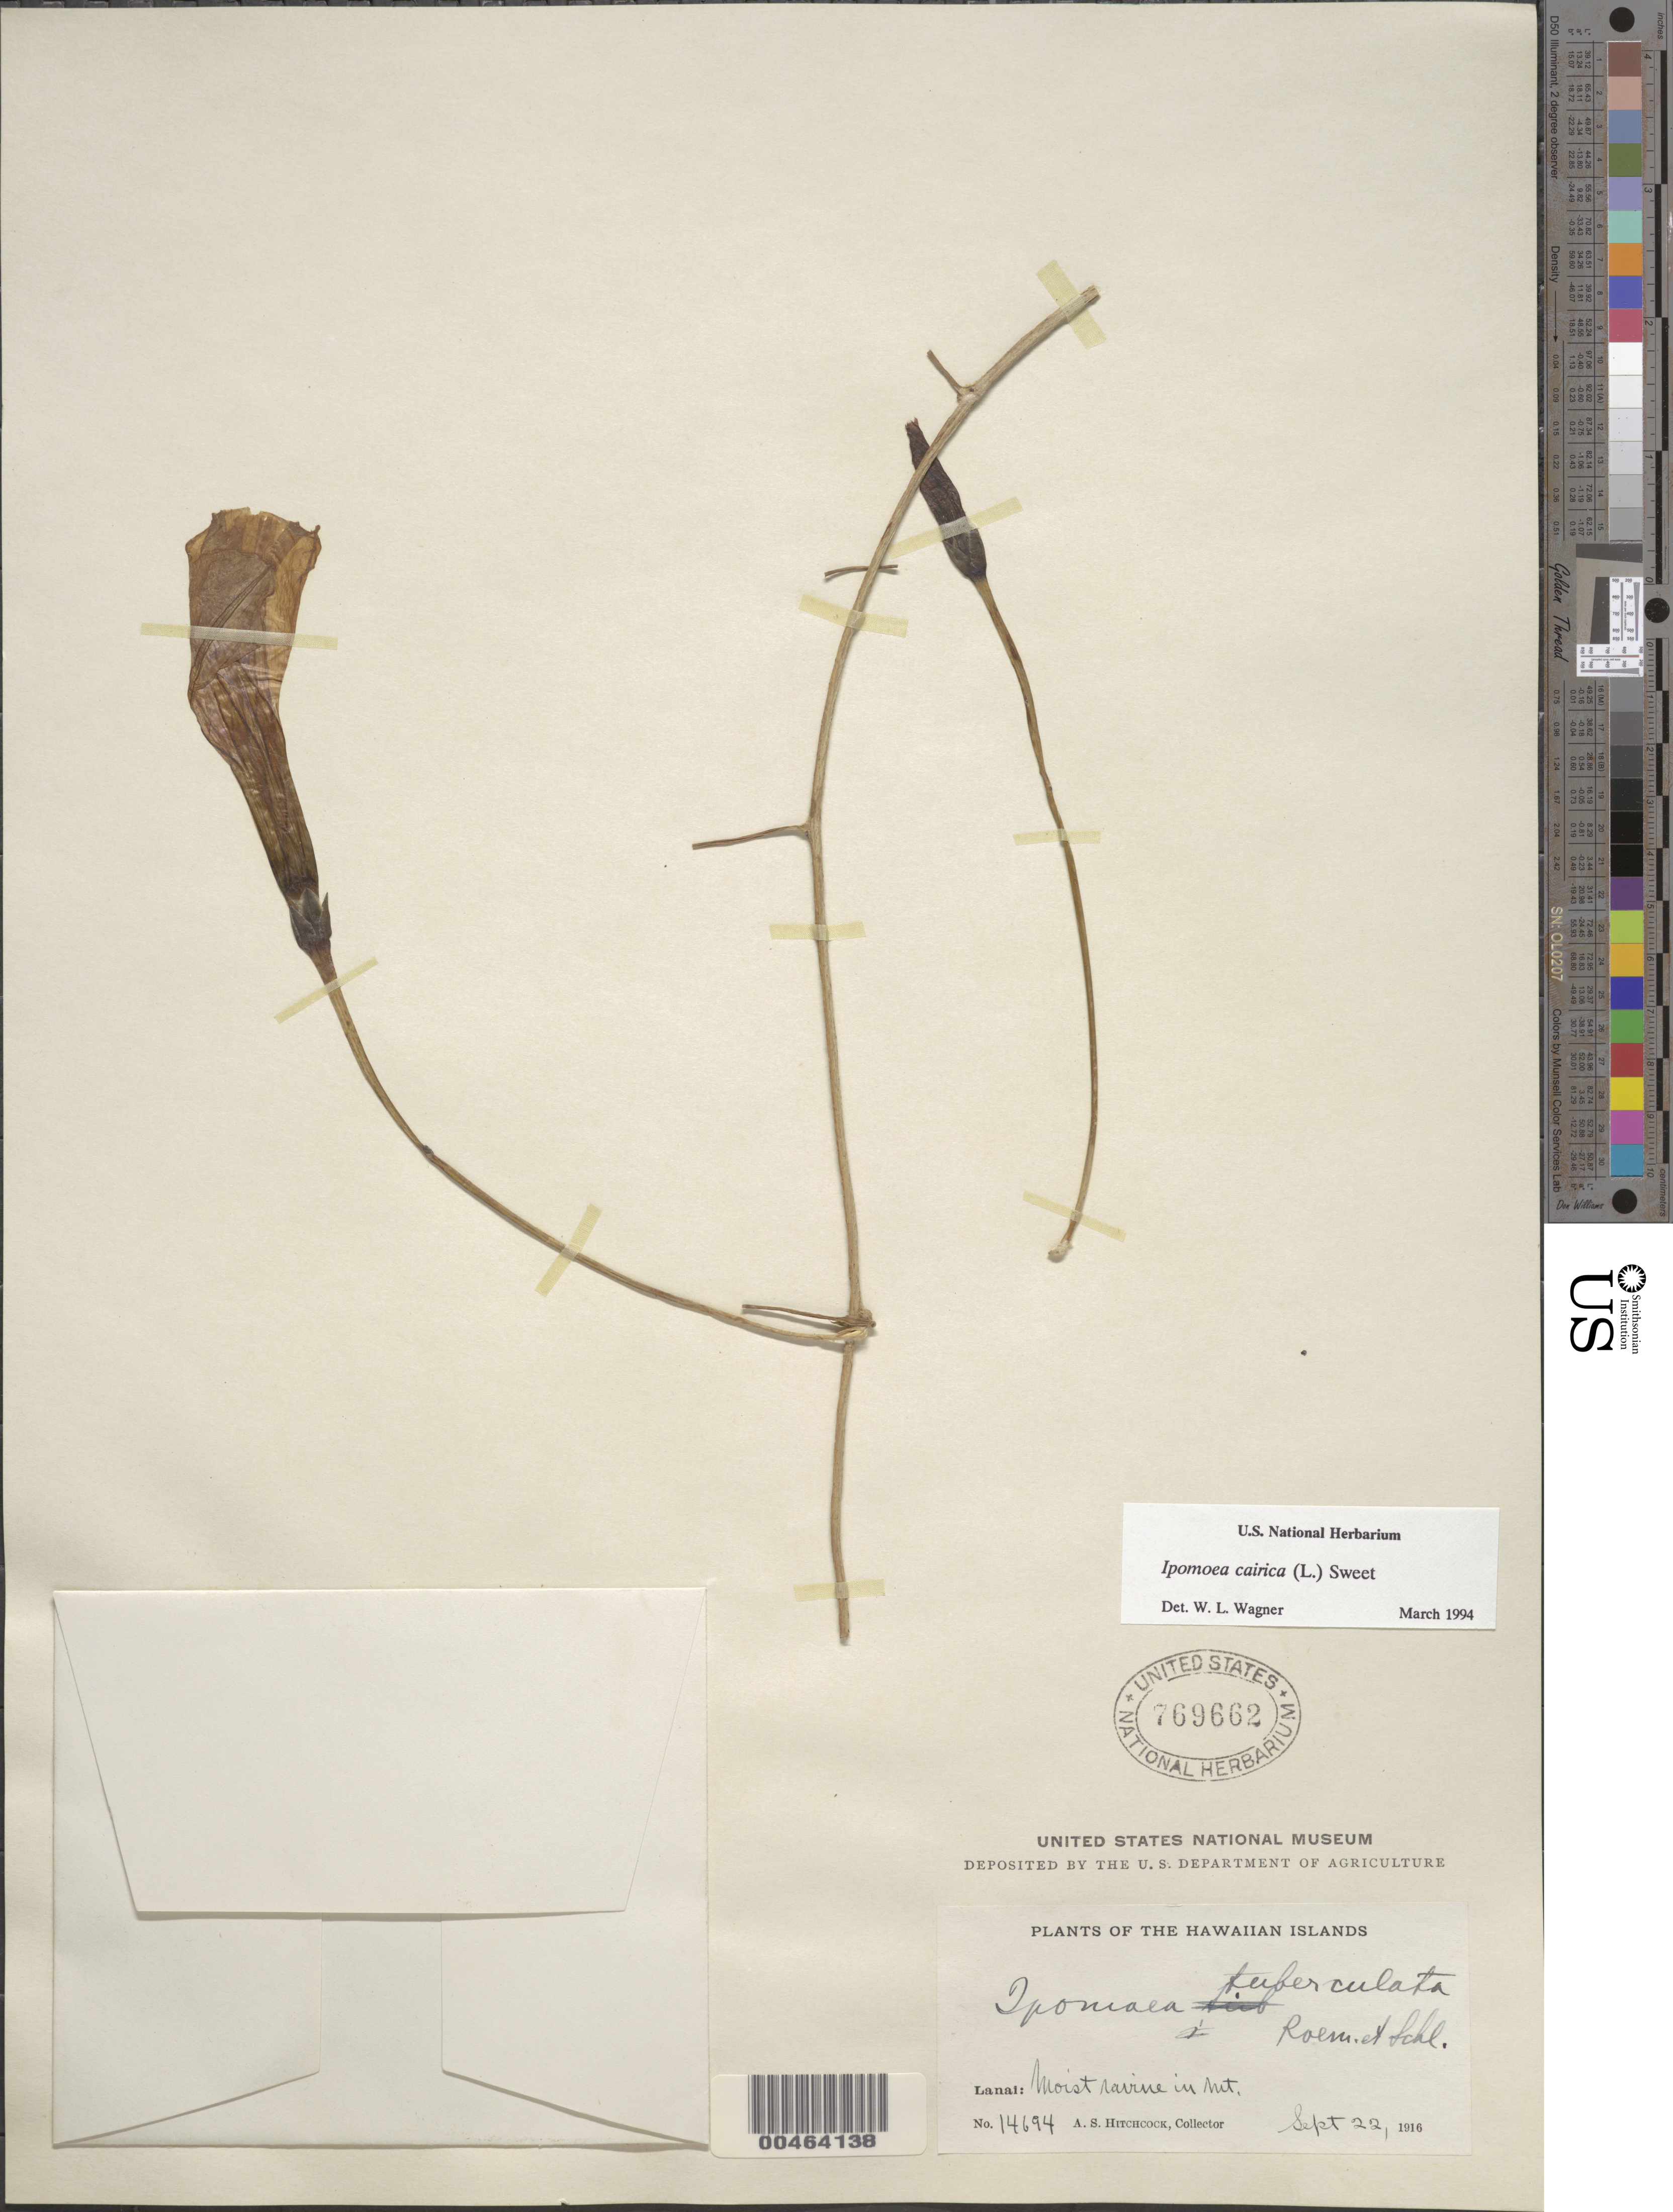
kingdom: Plantae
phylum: Tracheophyta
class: Magnoliopsida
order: Solanales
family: Convolvulaceae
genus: Ipomoea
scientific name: Ipomoea cairica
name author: (L.) Sweet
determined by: Wagner, W. L., (BOT), Smithsonian Institution - National Museum of Natural History (UNITED STATES)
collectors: A. S. Hitchcock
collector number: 14694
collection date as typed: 22 Sep 1916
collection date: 1916-09-22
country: United States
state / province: Hawaii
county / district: Maui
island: Lana'i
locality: Moist ravine in mt.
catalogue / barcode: US 769662